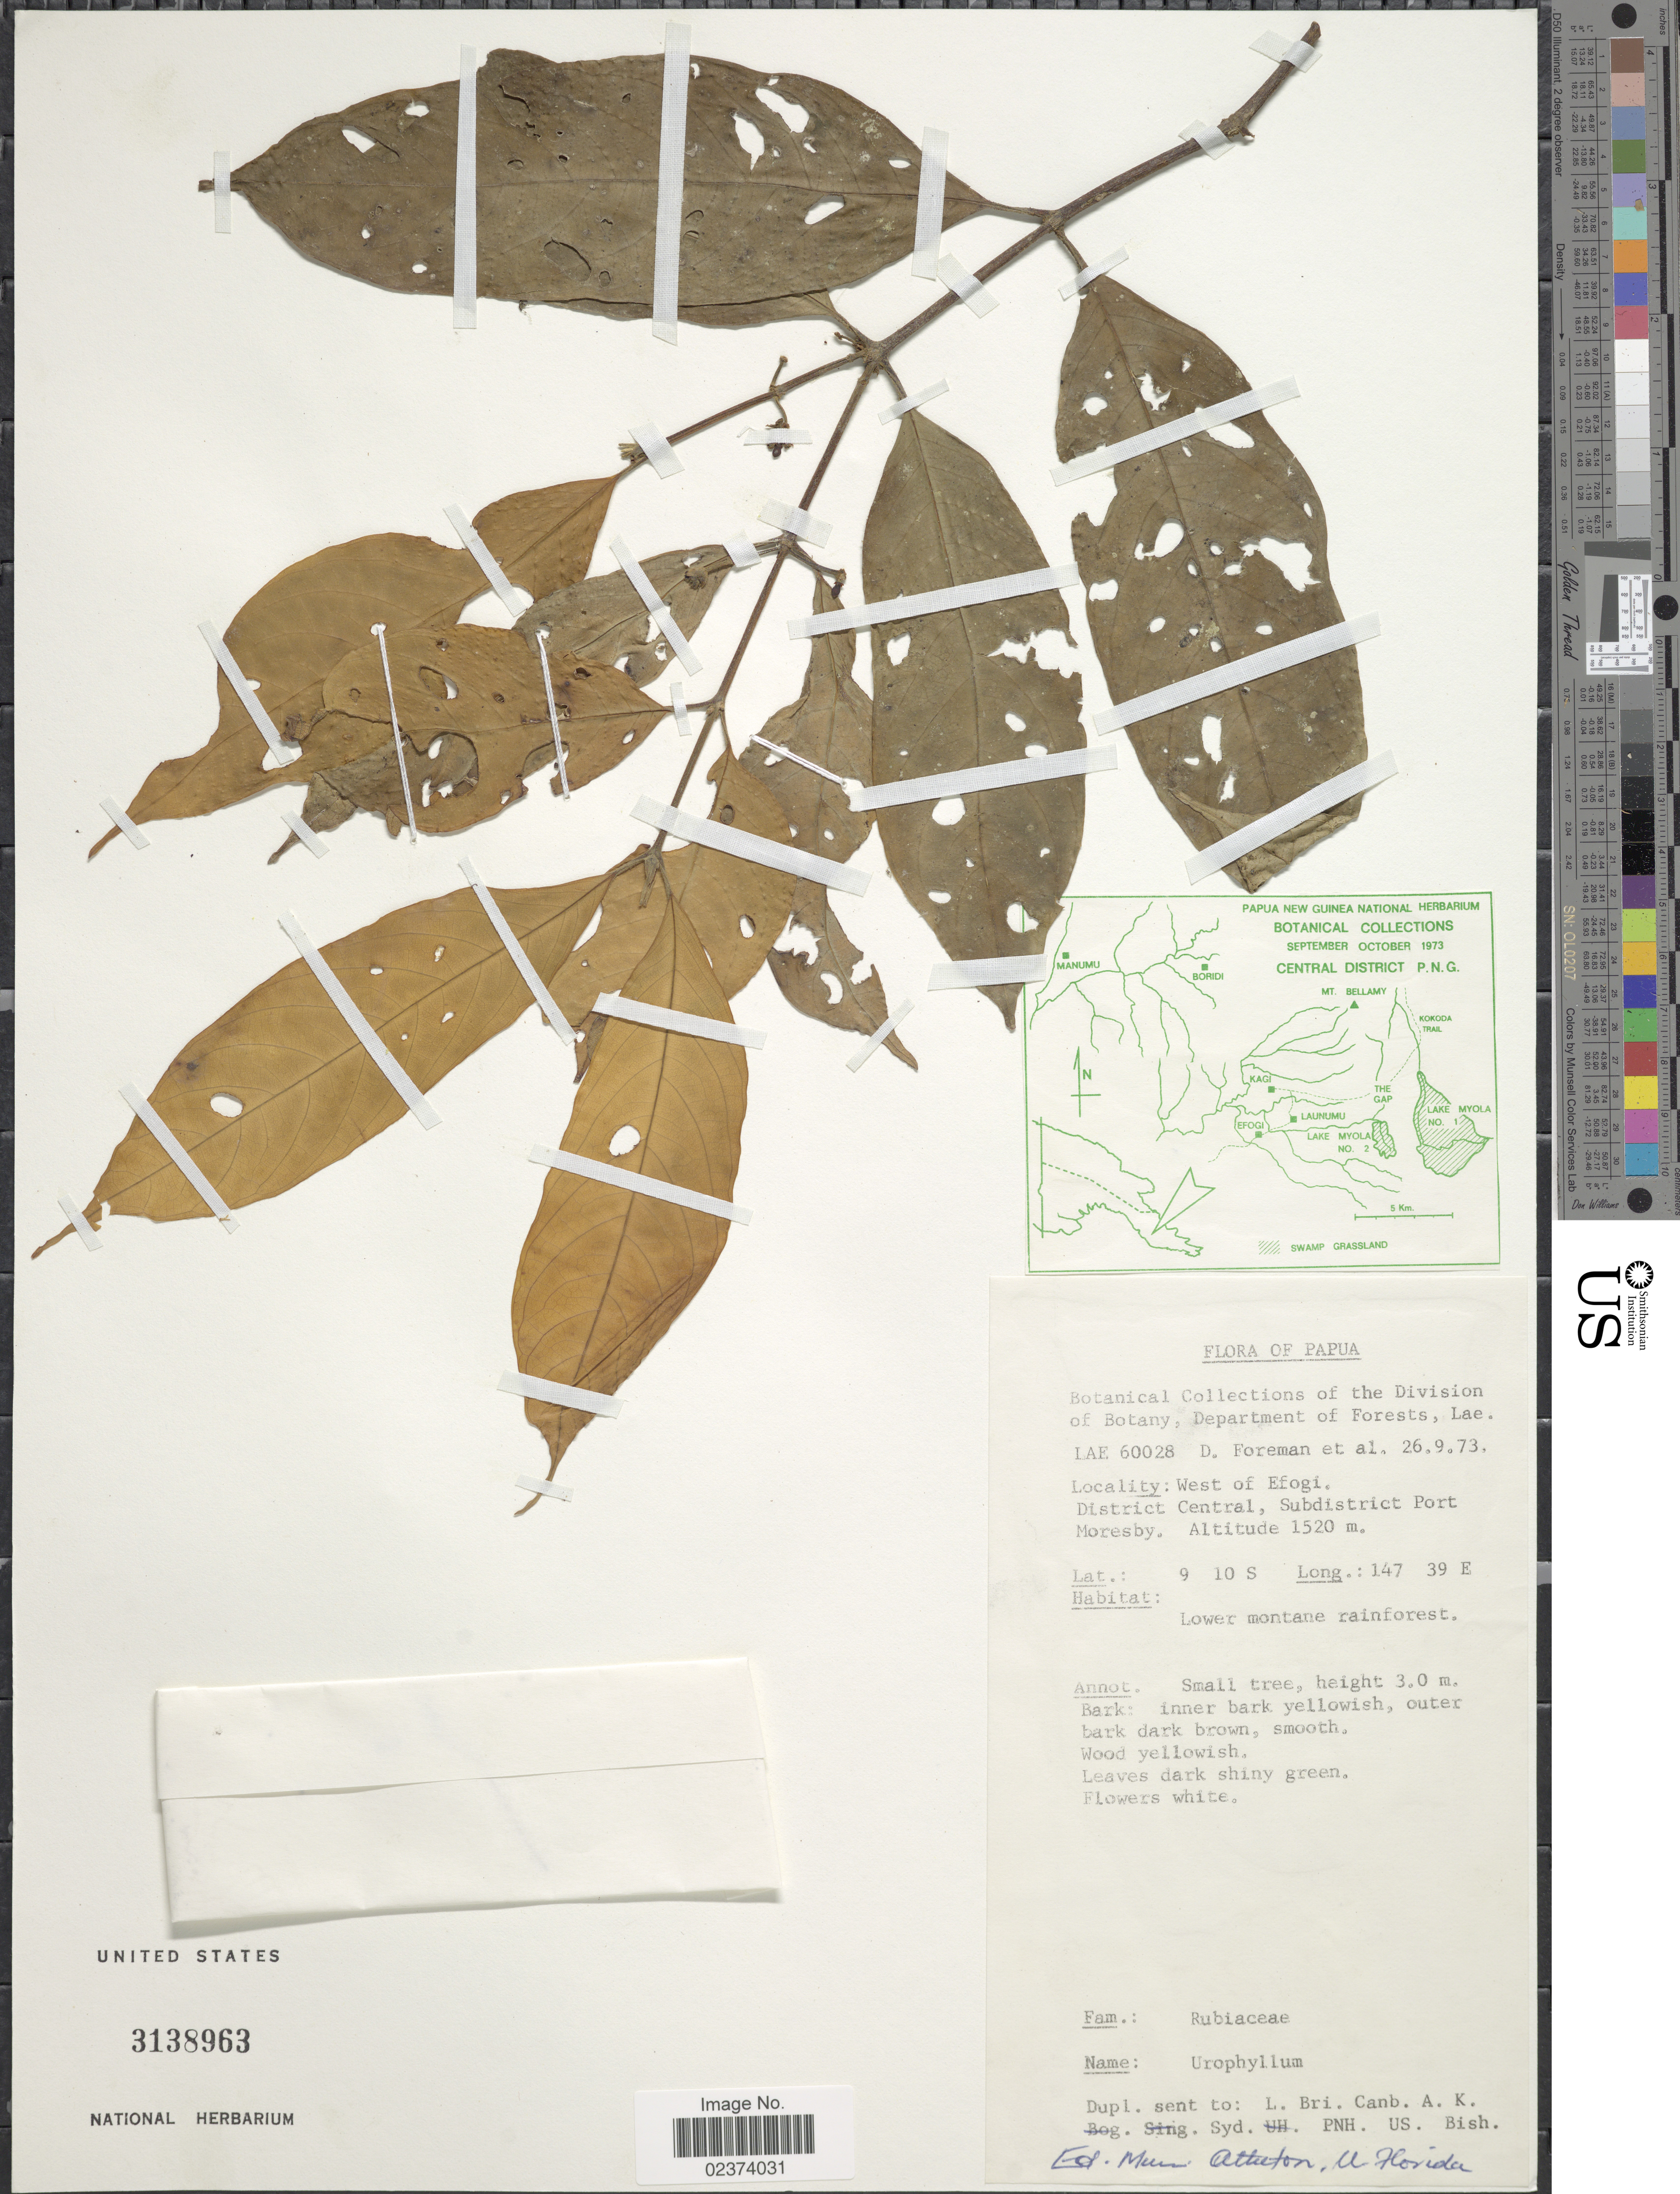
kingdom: Plantae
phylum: Tracheophyta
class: Magnoliopsida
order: Gentianales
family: Rubiaceae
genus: Urophyllum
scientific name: Urophyllum sp.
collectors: D. Foreman & et al.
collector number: LAE60028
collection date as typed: Transcribed d/m/y: 26/9/73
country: Papua New Guinea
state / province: Central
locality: Papua, West of Efogi, District Central, Subdistrict Port Moresby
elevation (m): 1520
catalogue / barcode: US 3138963